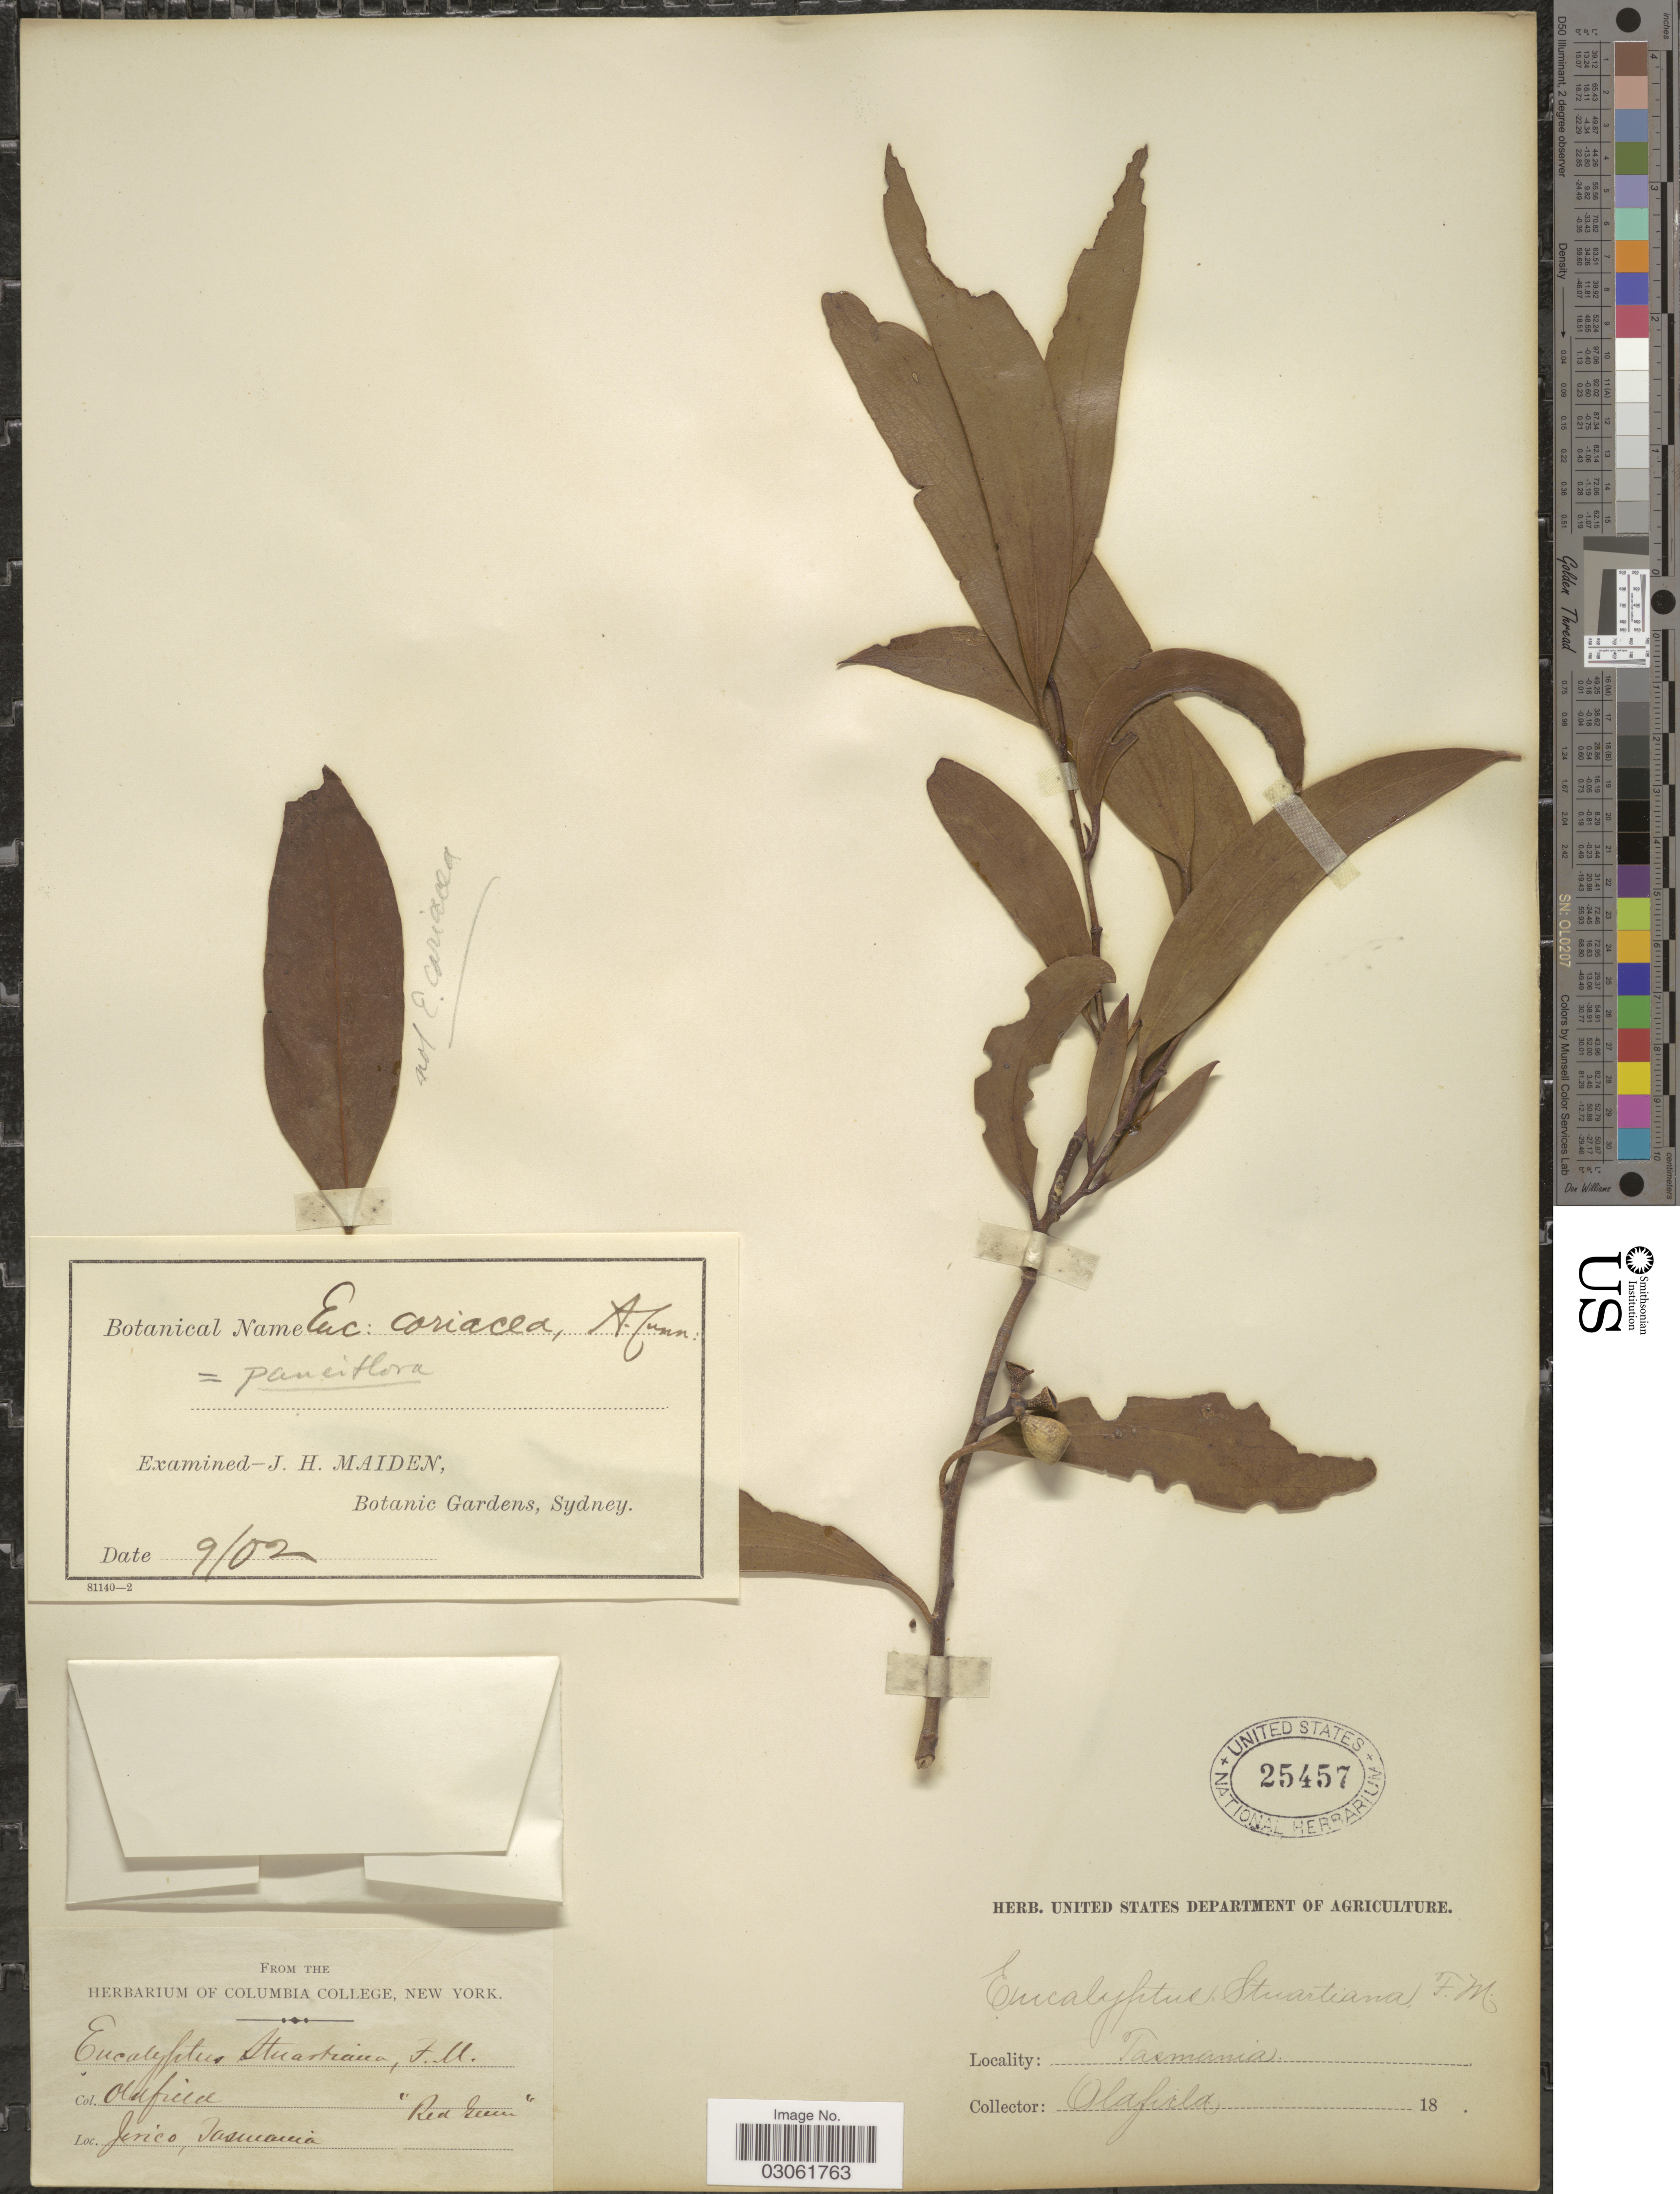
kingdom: Plantae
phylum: Tracheophyta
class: Magnoliopsida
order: Myrtales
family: Myrtaceae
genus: Eucalyptus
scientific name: Eucalyptus pauciflora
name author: Sieber ex Spreng.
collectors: Oldfield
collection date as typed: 18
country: Australia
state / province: Tasmania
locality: Jerico.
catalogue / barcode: US 25457